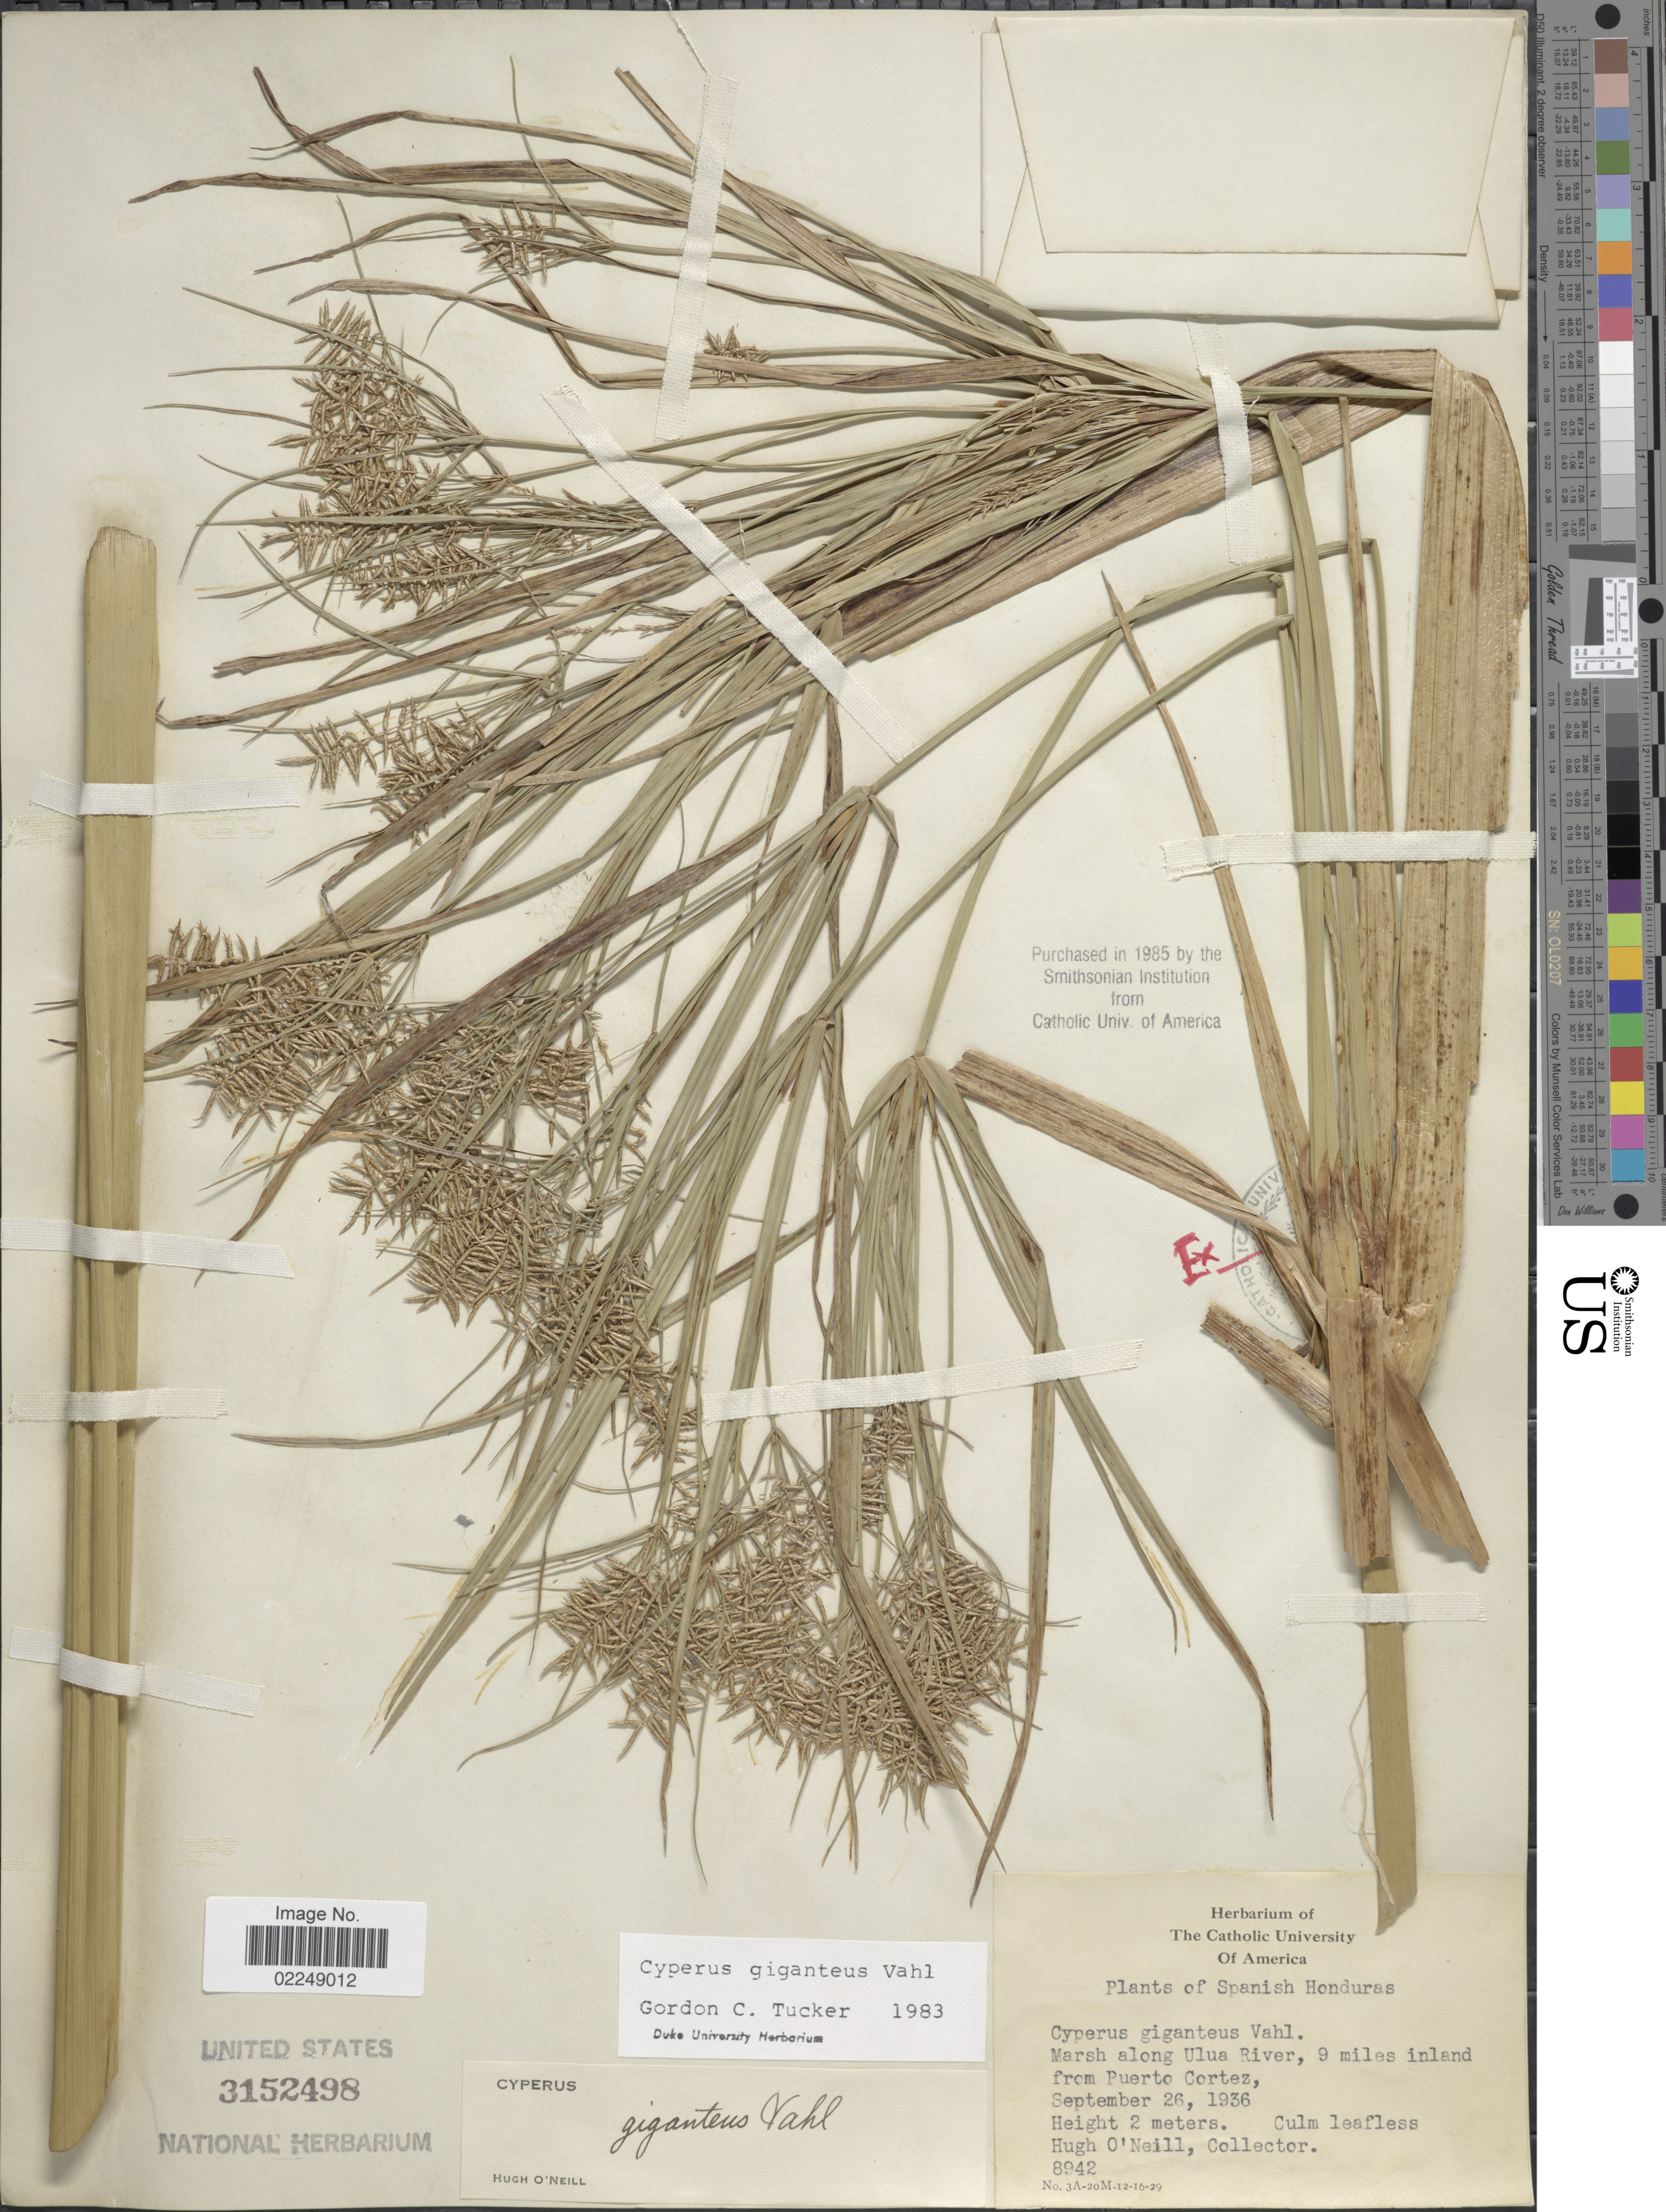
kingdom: Plantae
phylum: Tracheophyta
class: Liliopsida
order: Poales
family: Cyperaceae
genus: Cyperus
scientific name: Cyperus giganteus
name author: Vahl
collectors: H. O'Neill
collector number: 8942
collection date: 1936-09-26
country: Honduras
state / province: Cortés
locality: Spanish Honduras, Marsh along Ulua River, 9 miles inland from Puerto Cortez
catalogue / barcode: US 3152498